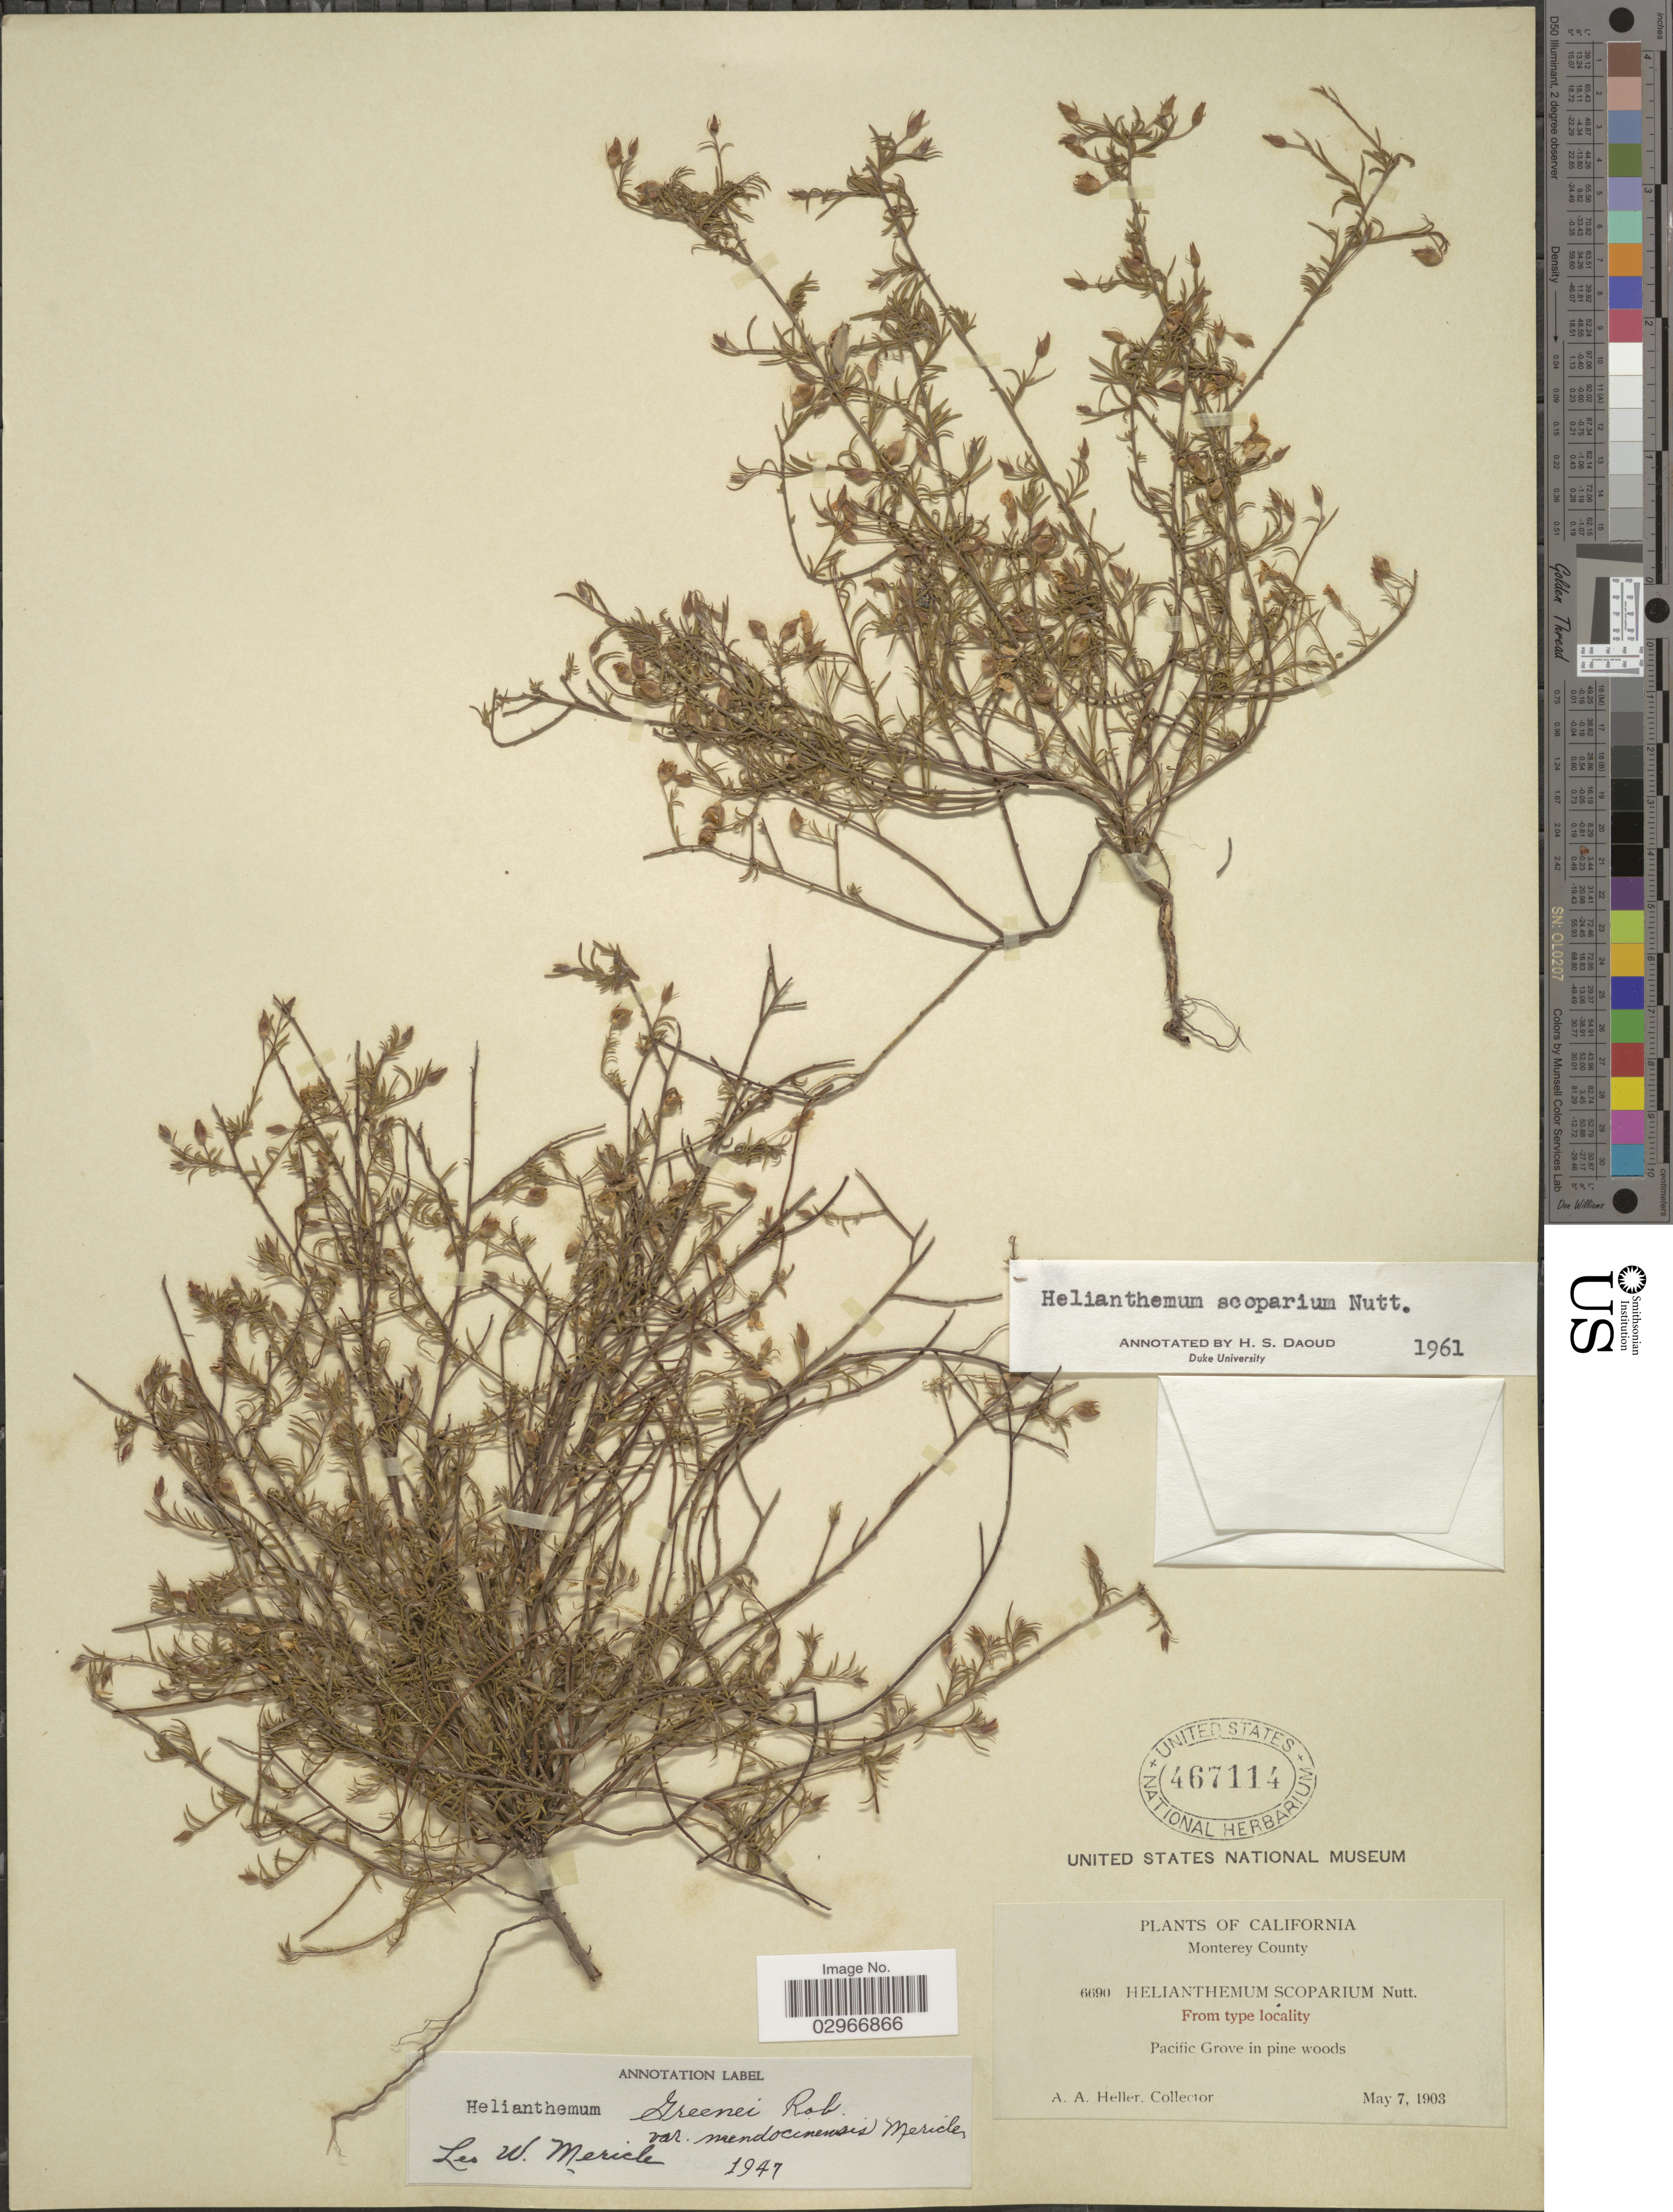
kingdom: Plantae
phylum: Tracheophyta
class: Magnoliopsida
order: Malvales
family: Cistaceae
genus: Helianthemum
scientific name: Helianthemum suffrutescens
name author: B. Schreiber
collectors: A. A. Heller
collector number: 6690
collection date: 1903-05-07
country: United States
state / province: California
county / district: Monterey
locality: Monterey County. Pacific Grove in pine woods.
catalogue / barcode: US 467114